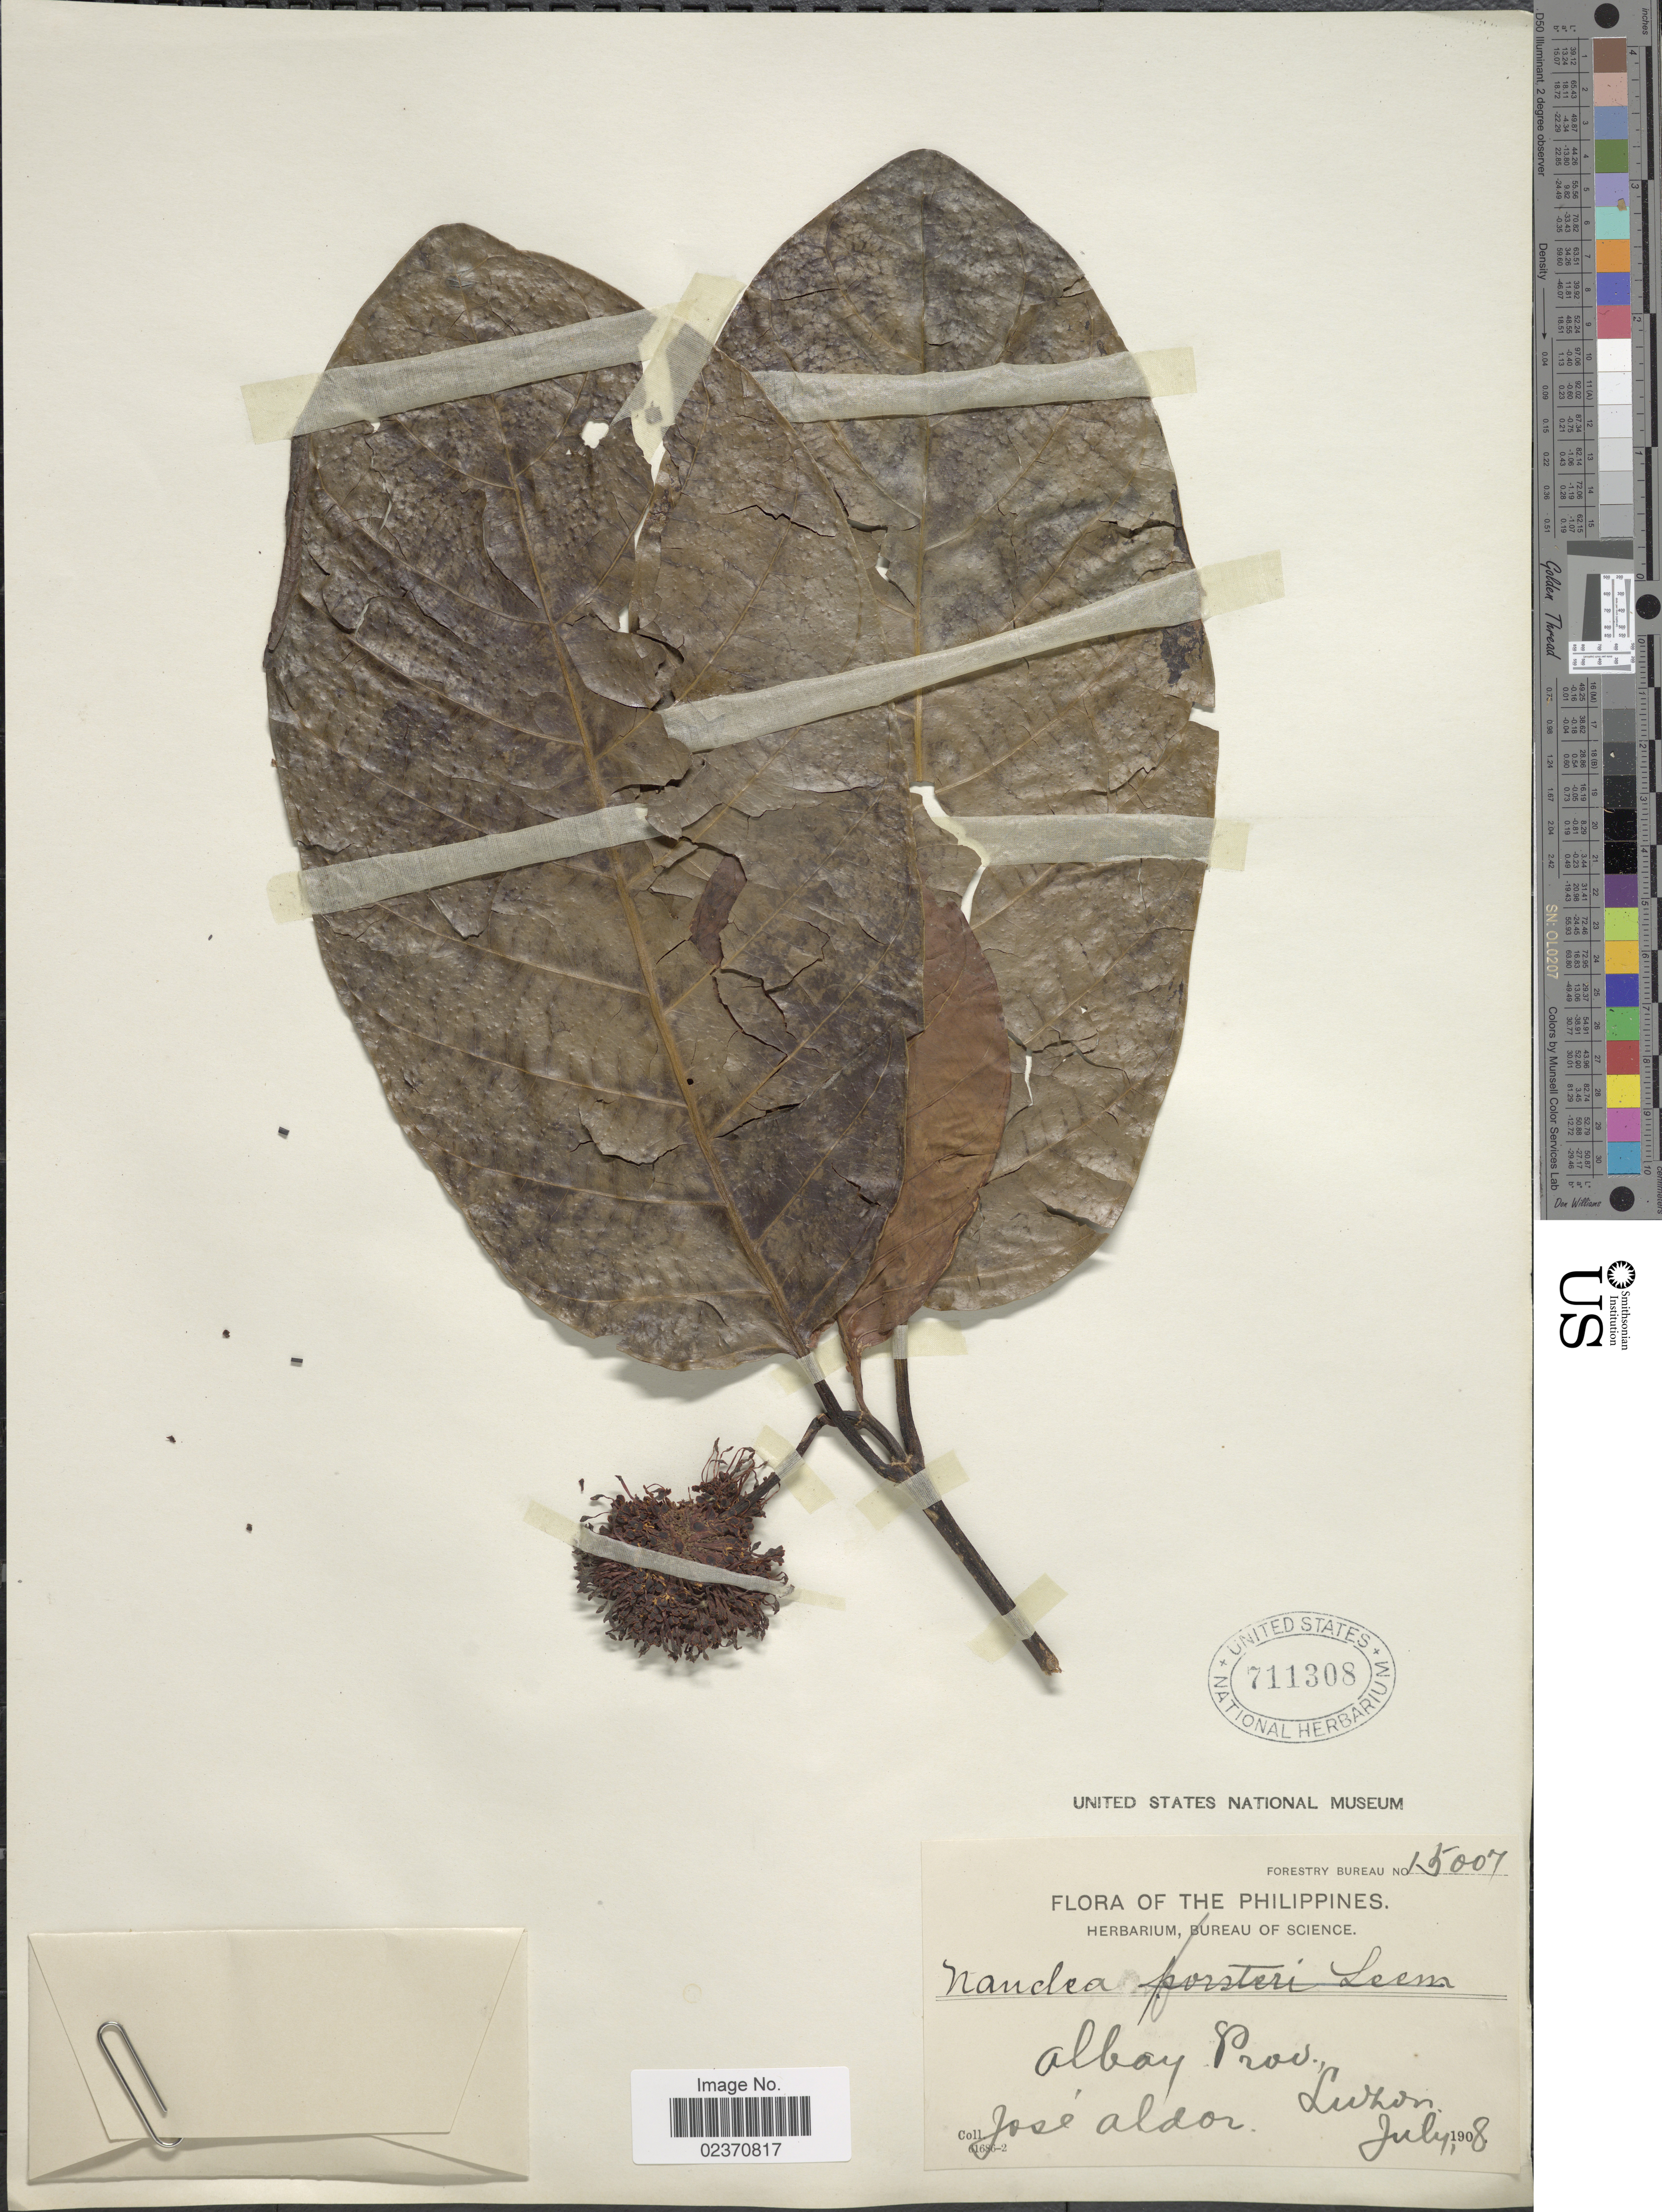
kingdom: Plantae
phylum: Tracheophyta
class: Magnoliopsida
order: Gentianales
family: Rubiaceae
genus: Nauclea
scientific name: Nauclea sp.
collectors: J. Aldor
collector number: Forestry Bureau 15007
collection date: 1908-07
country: Philippines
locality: Albay Prov., Luzon.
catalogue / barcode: US 711308